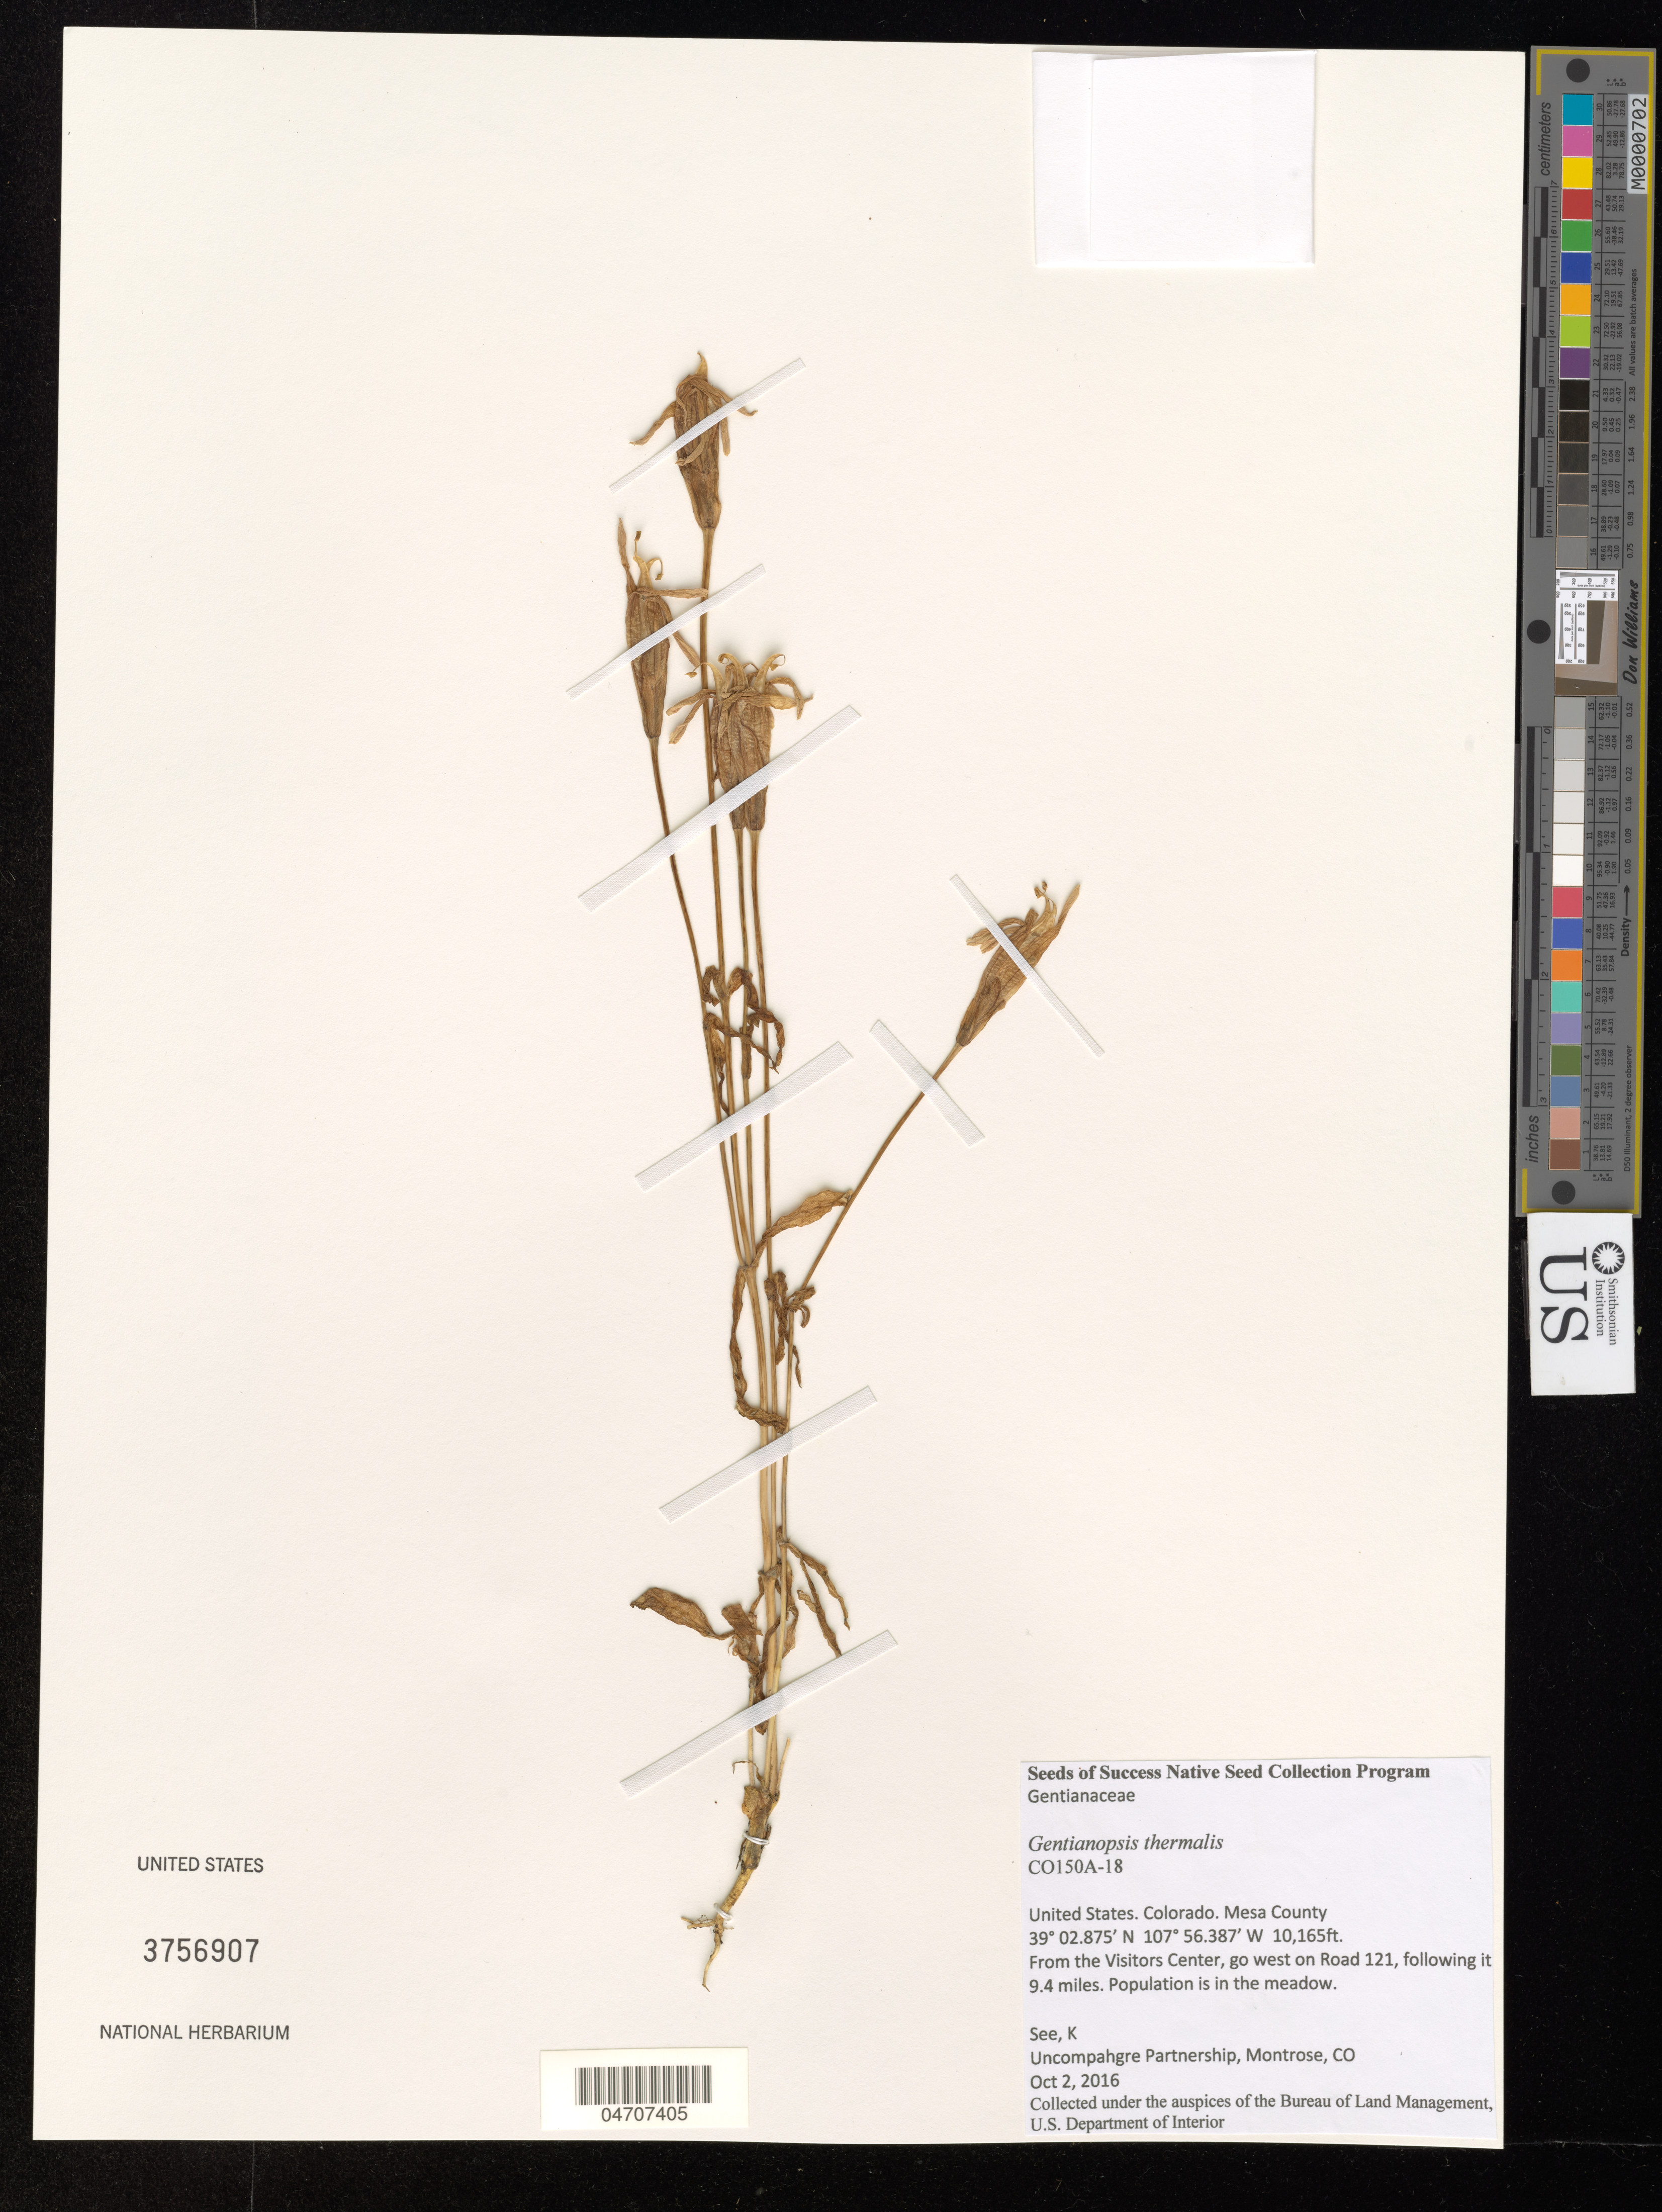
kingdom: Plantae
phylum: Tracheophyta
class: Magnoliopsida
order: Gentianales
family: Gentianaceae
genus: Gentianopsis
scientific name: Gentianopsis thermalis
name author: (Kuntze) Iltis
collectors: K. See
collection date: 2016-10-02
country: United States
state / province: Colorado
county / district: Mesa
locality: Mesa County. From the Visitors Center, go west on Road 121, following it 9.4 miles.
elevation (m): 3098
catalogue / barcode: US 3756907